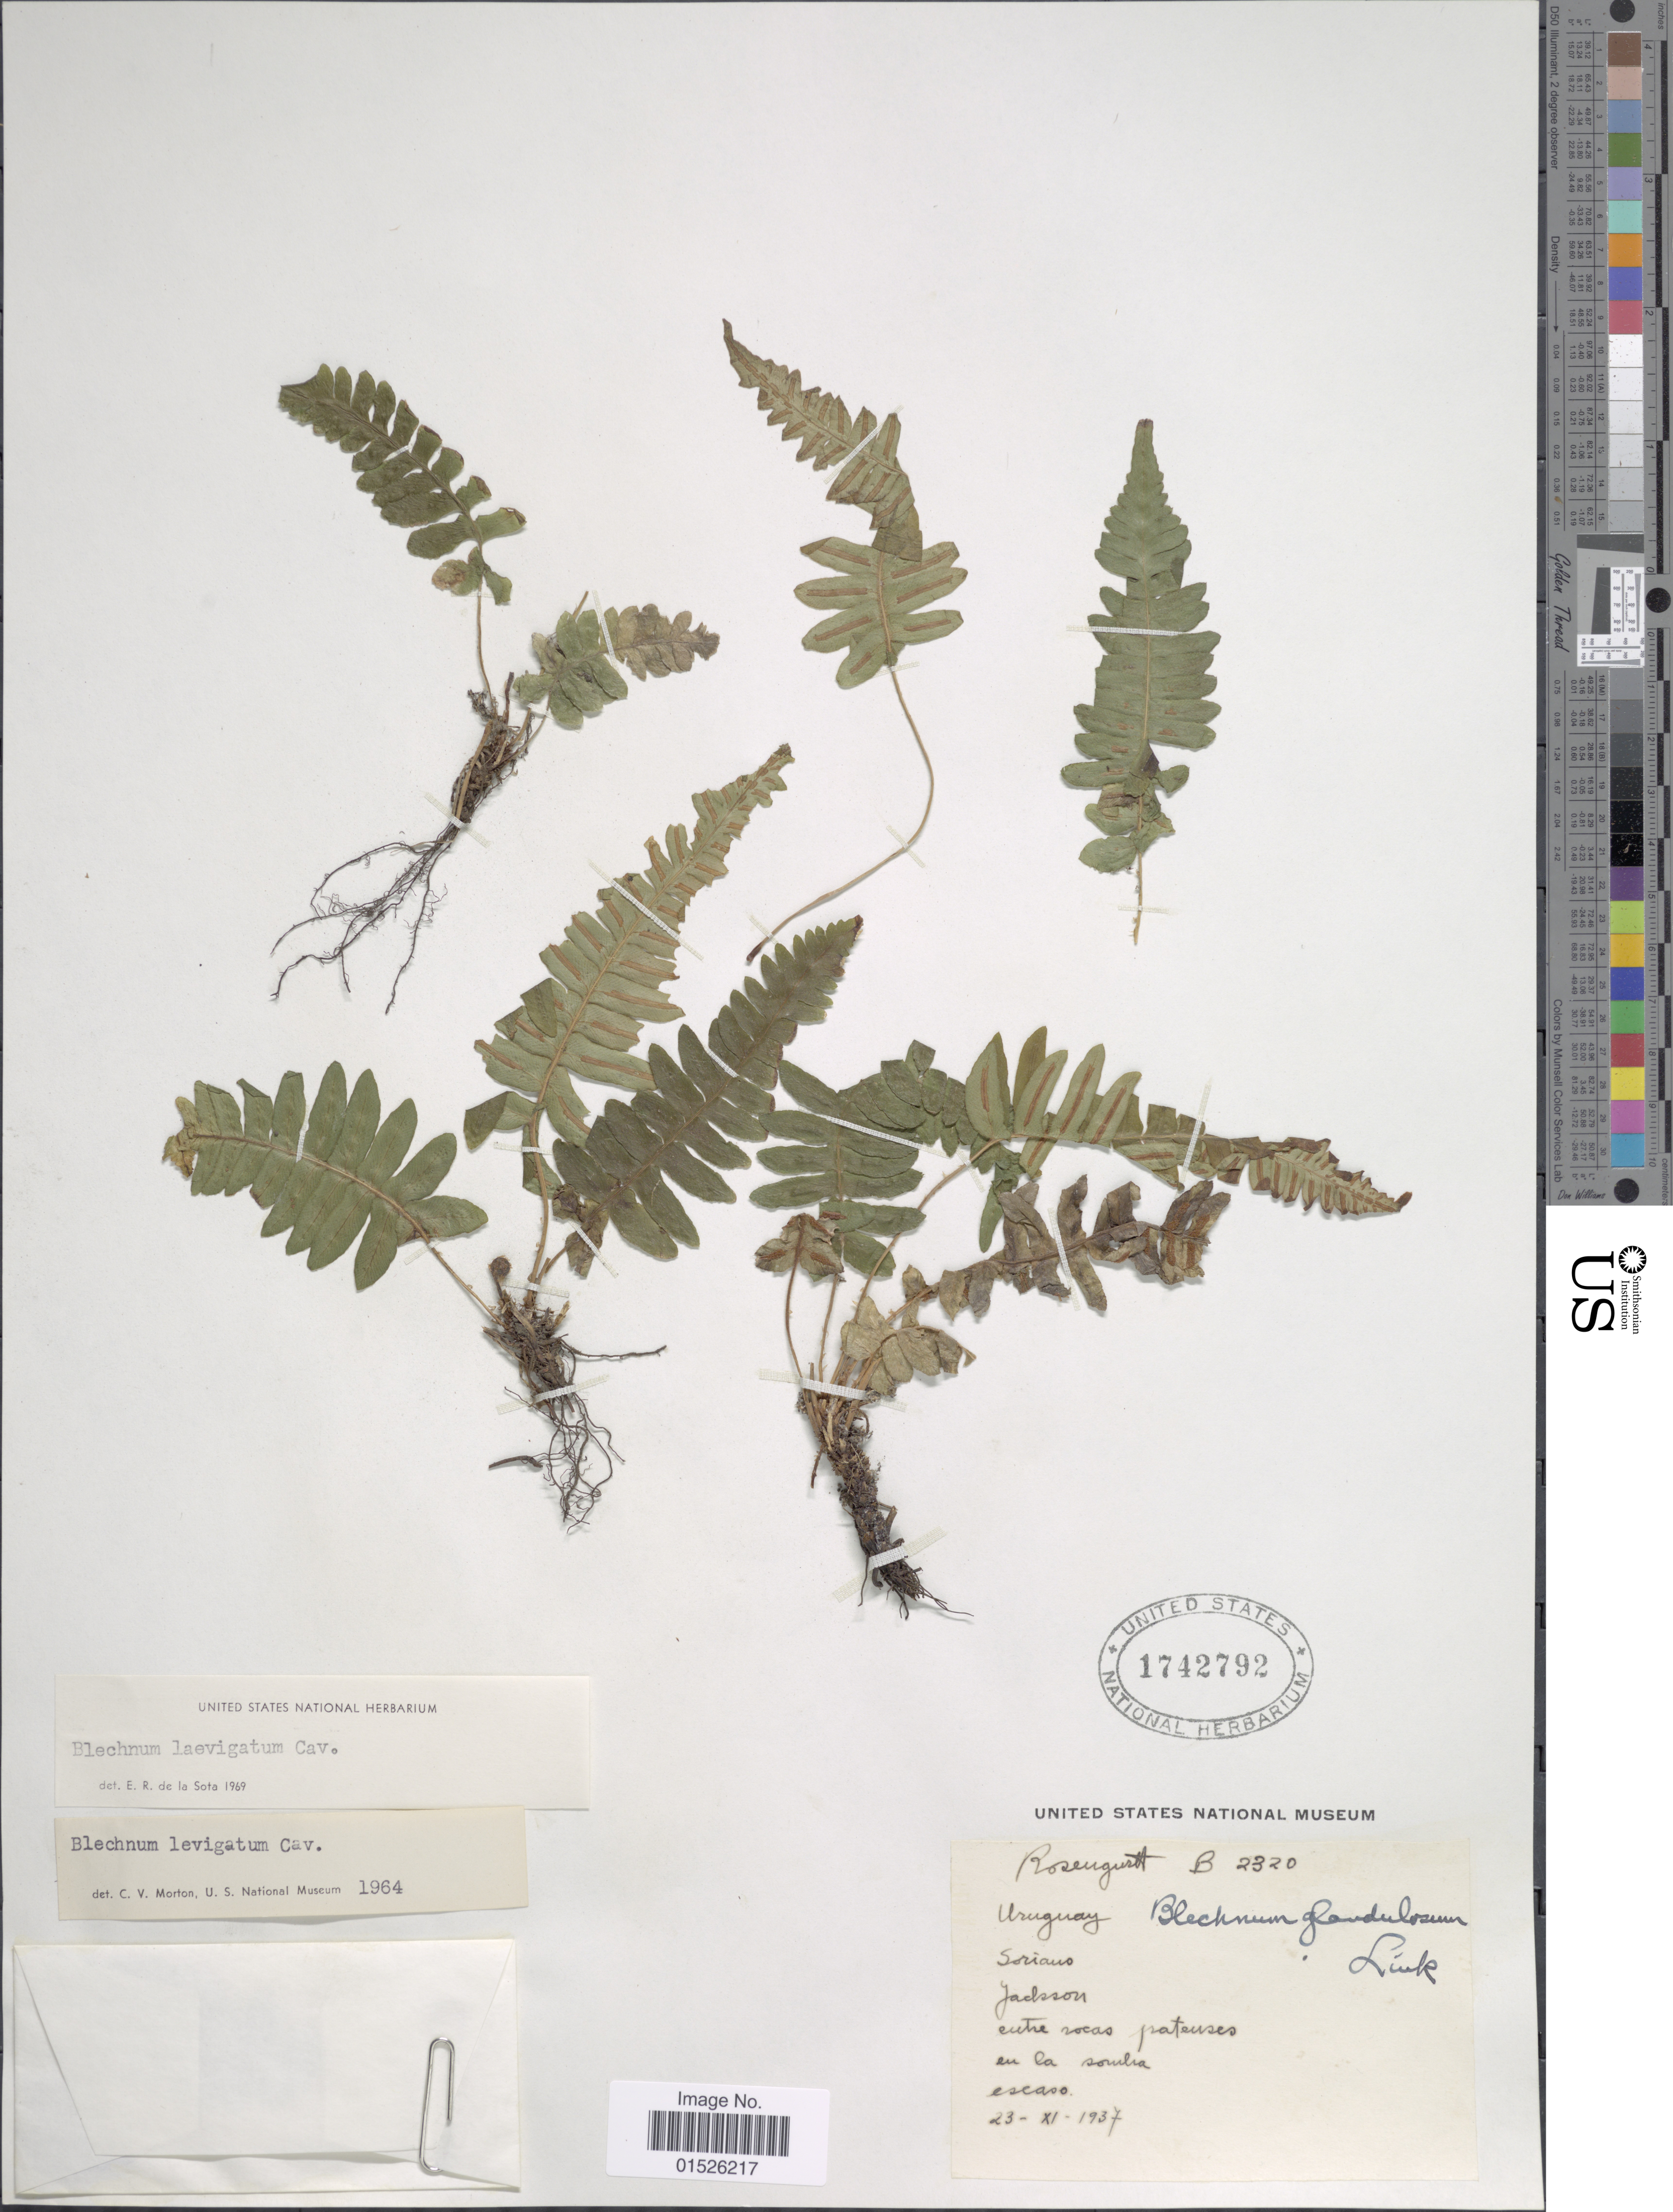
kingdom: Plantae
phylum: Tracheophyta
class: Polypodiopsida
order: Polypodiales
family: Blechnaceae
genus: Blechnum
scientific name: Blechnum laevigatum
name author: Cav.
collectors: Rosengurtt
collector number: B2320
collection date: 1937-11-23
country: Uruguay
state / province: Soriano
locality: Uruguay, Soriano, Jackson.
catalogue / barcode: US 1742792